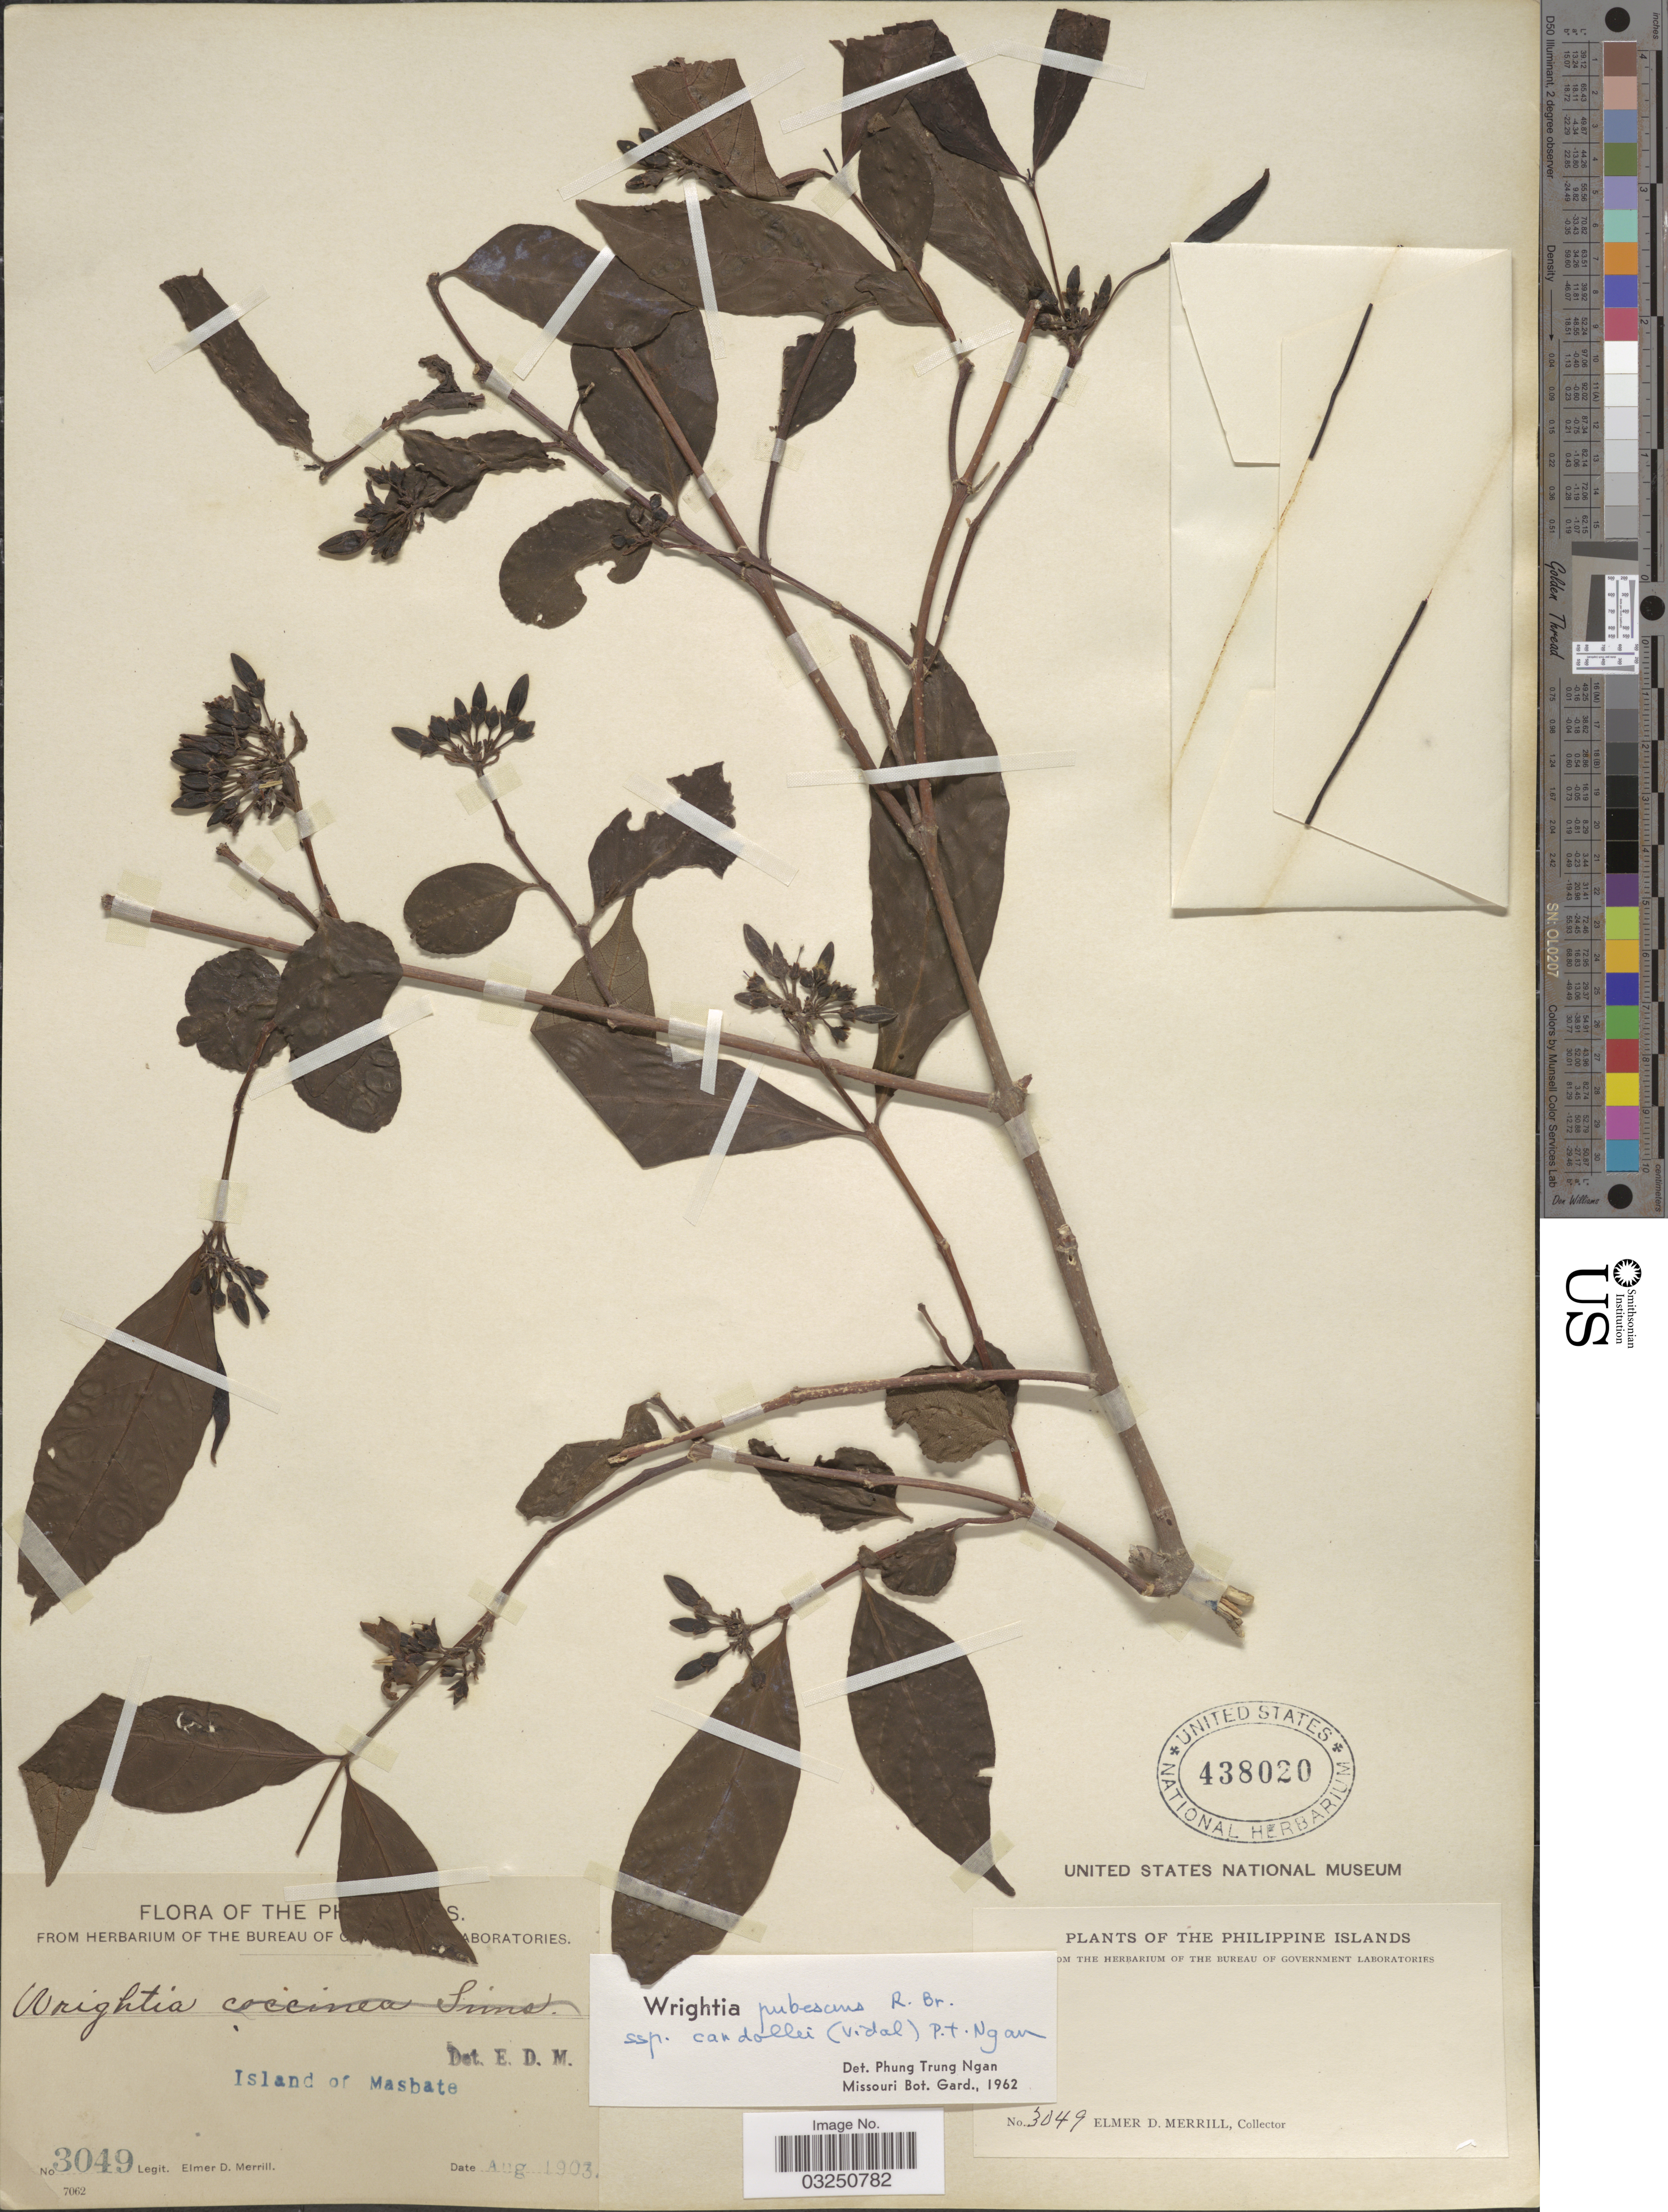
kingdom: Plantae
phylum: Tracheophyta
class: Magnoliopsida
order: Gentianales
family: Apocynaceae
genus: Wrightia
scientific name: Wrightia candollei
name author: Vidal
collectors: E. D. Merrill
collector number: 3049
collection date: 1903-08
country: Philippines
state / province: Bicol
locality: Island of Masbate.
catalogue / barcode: US 438020